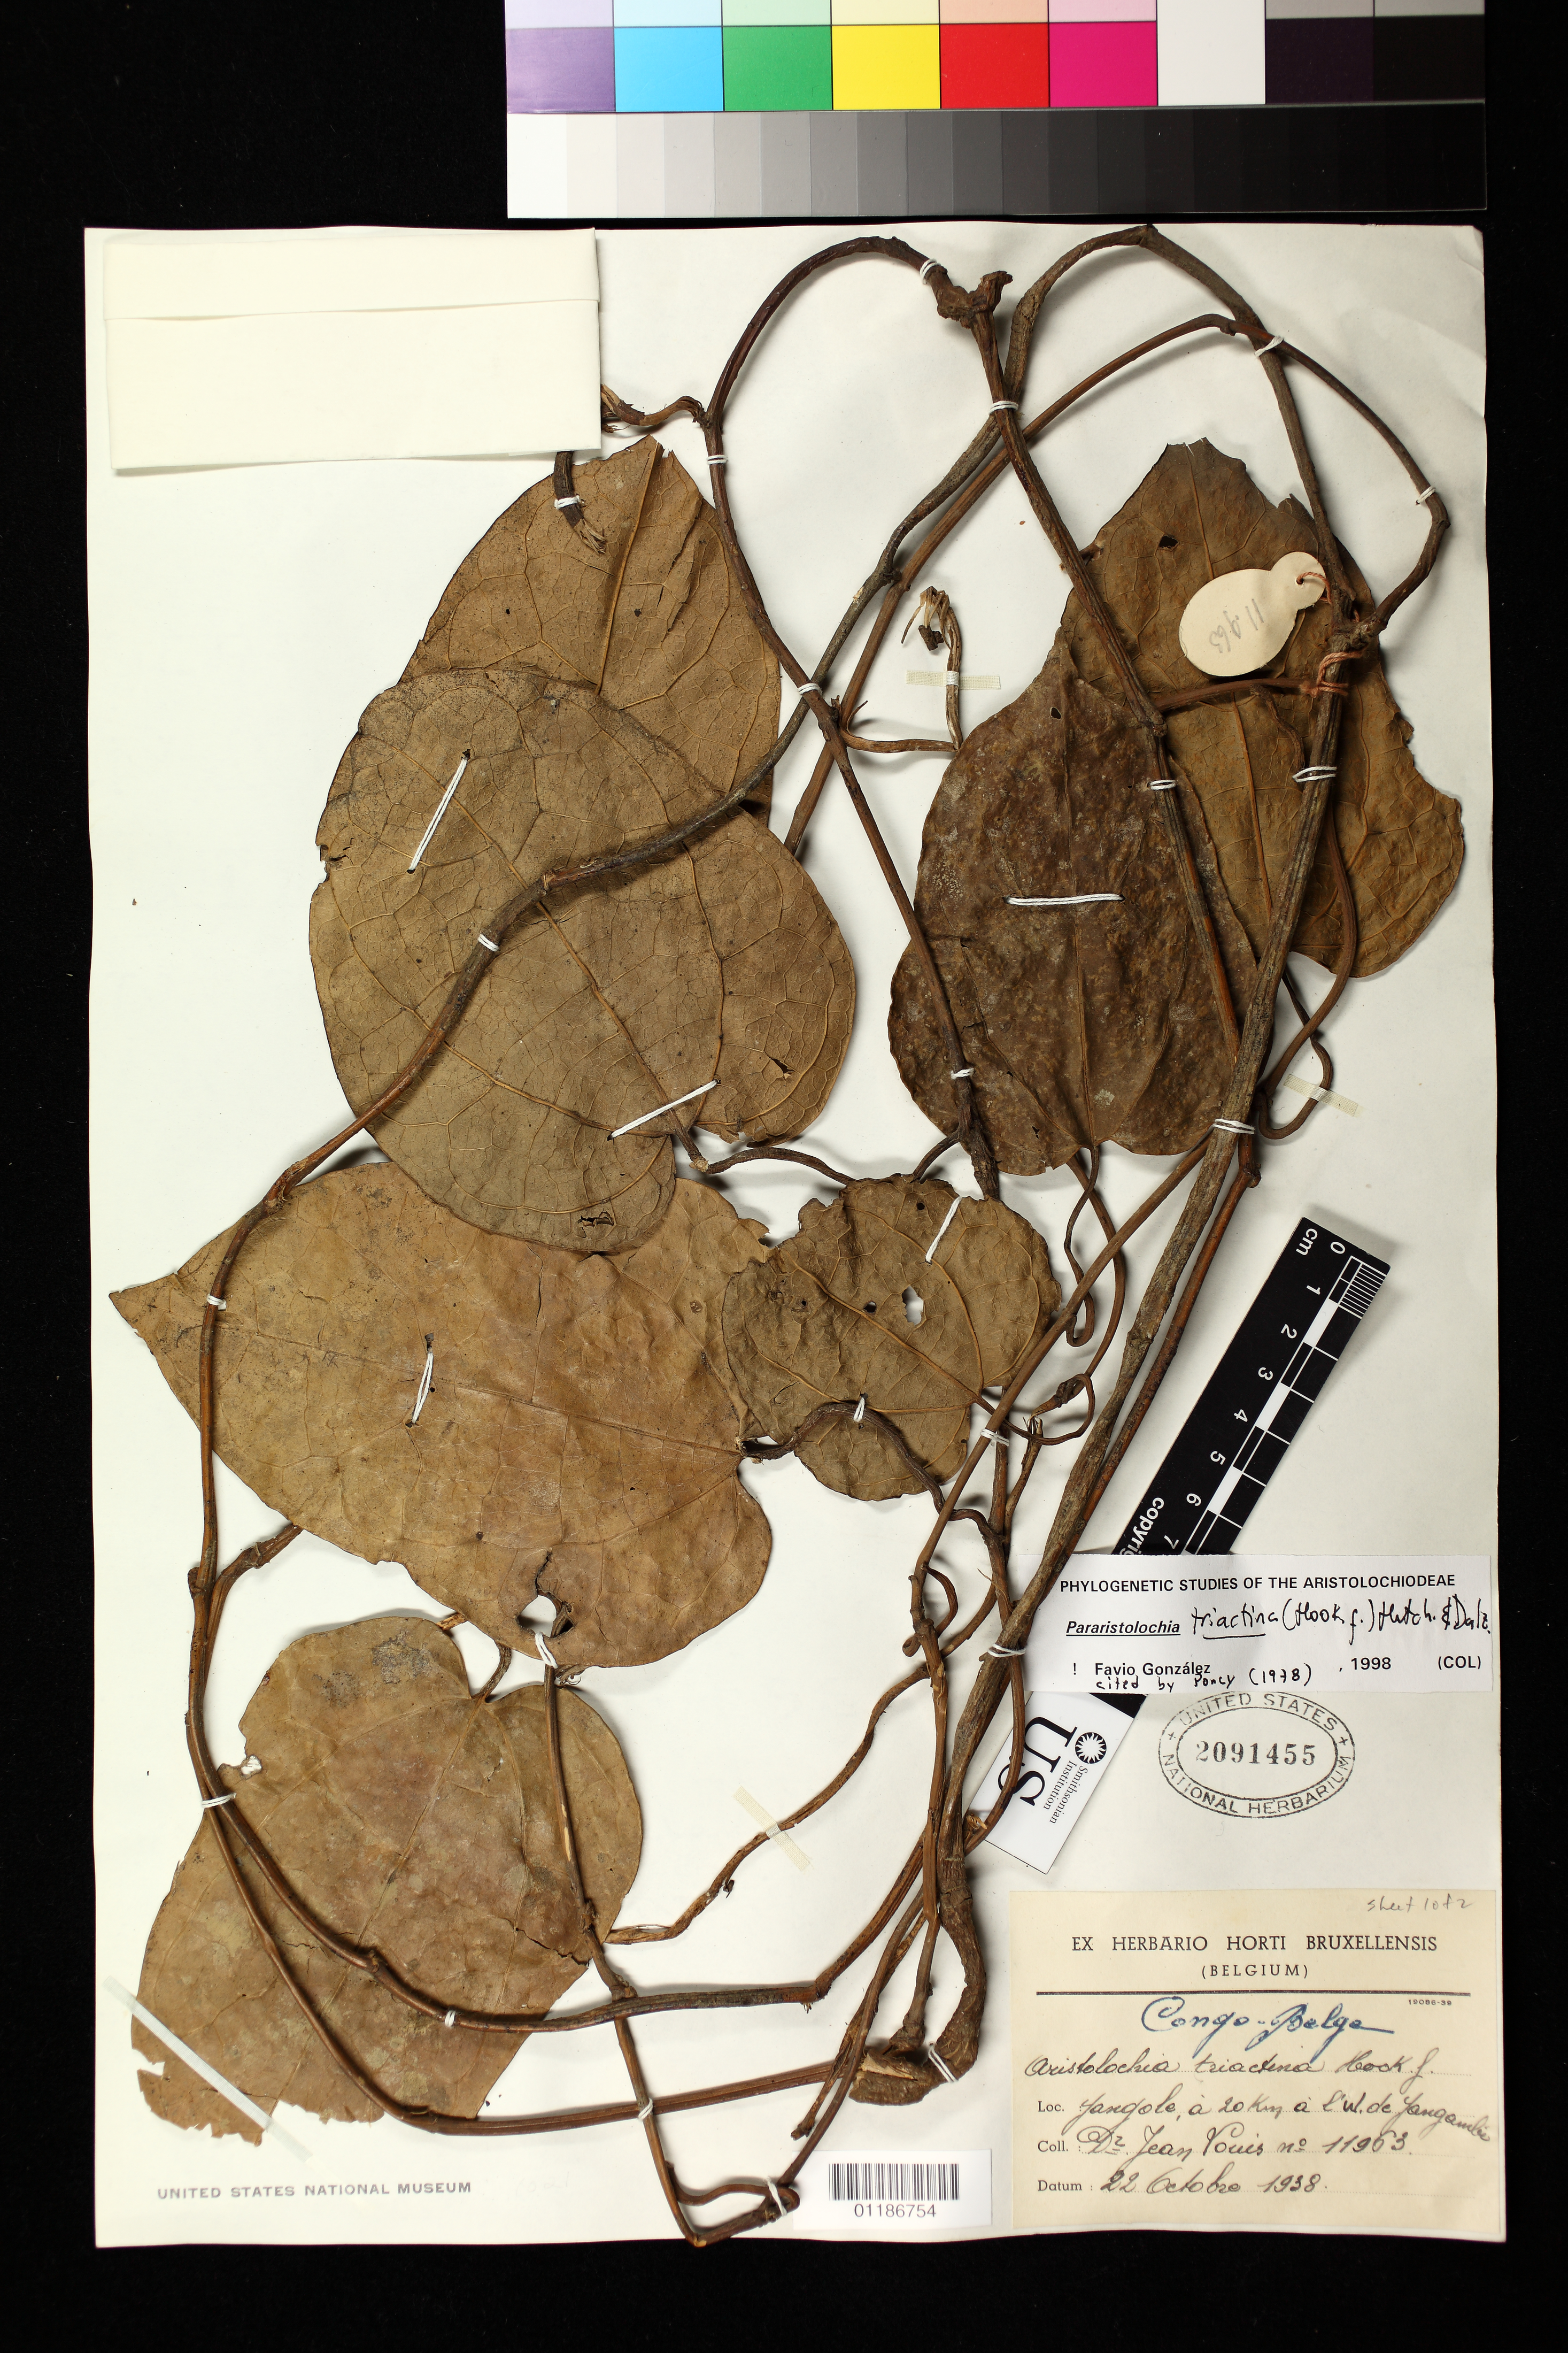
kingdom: Plantae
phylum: Tracheophyta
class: Magnoliopsida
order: Piperales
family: Aristolochiaceae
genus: Pararistolochia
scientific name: Pararistolochia promissa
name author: (Mast.) Keay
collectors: J. Louis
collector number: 11963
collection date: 1938-10-22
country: Congo, Democratic Republic of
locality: Yangole , a 20 km. a l'W. de Yangambi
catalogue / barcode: US 2091455